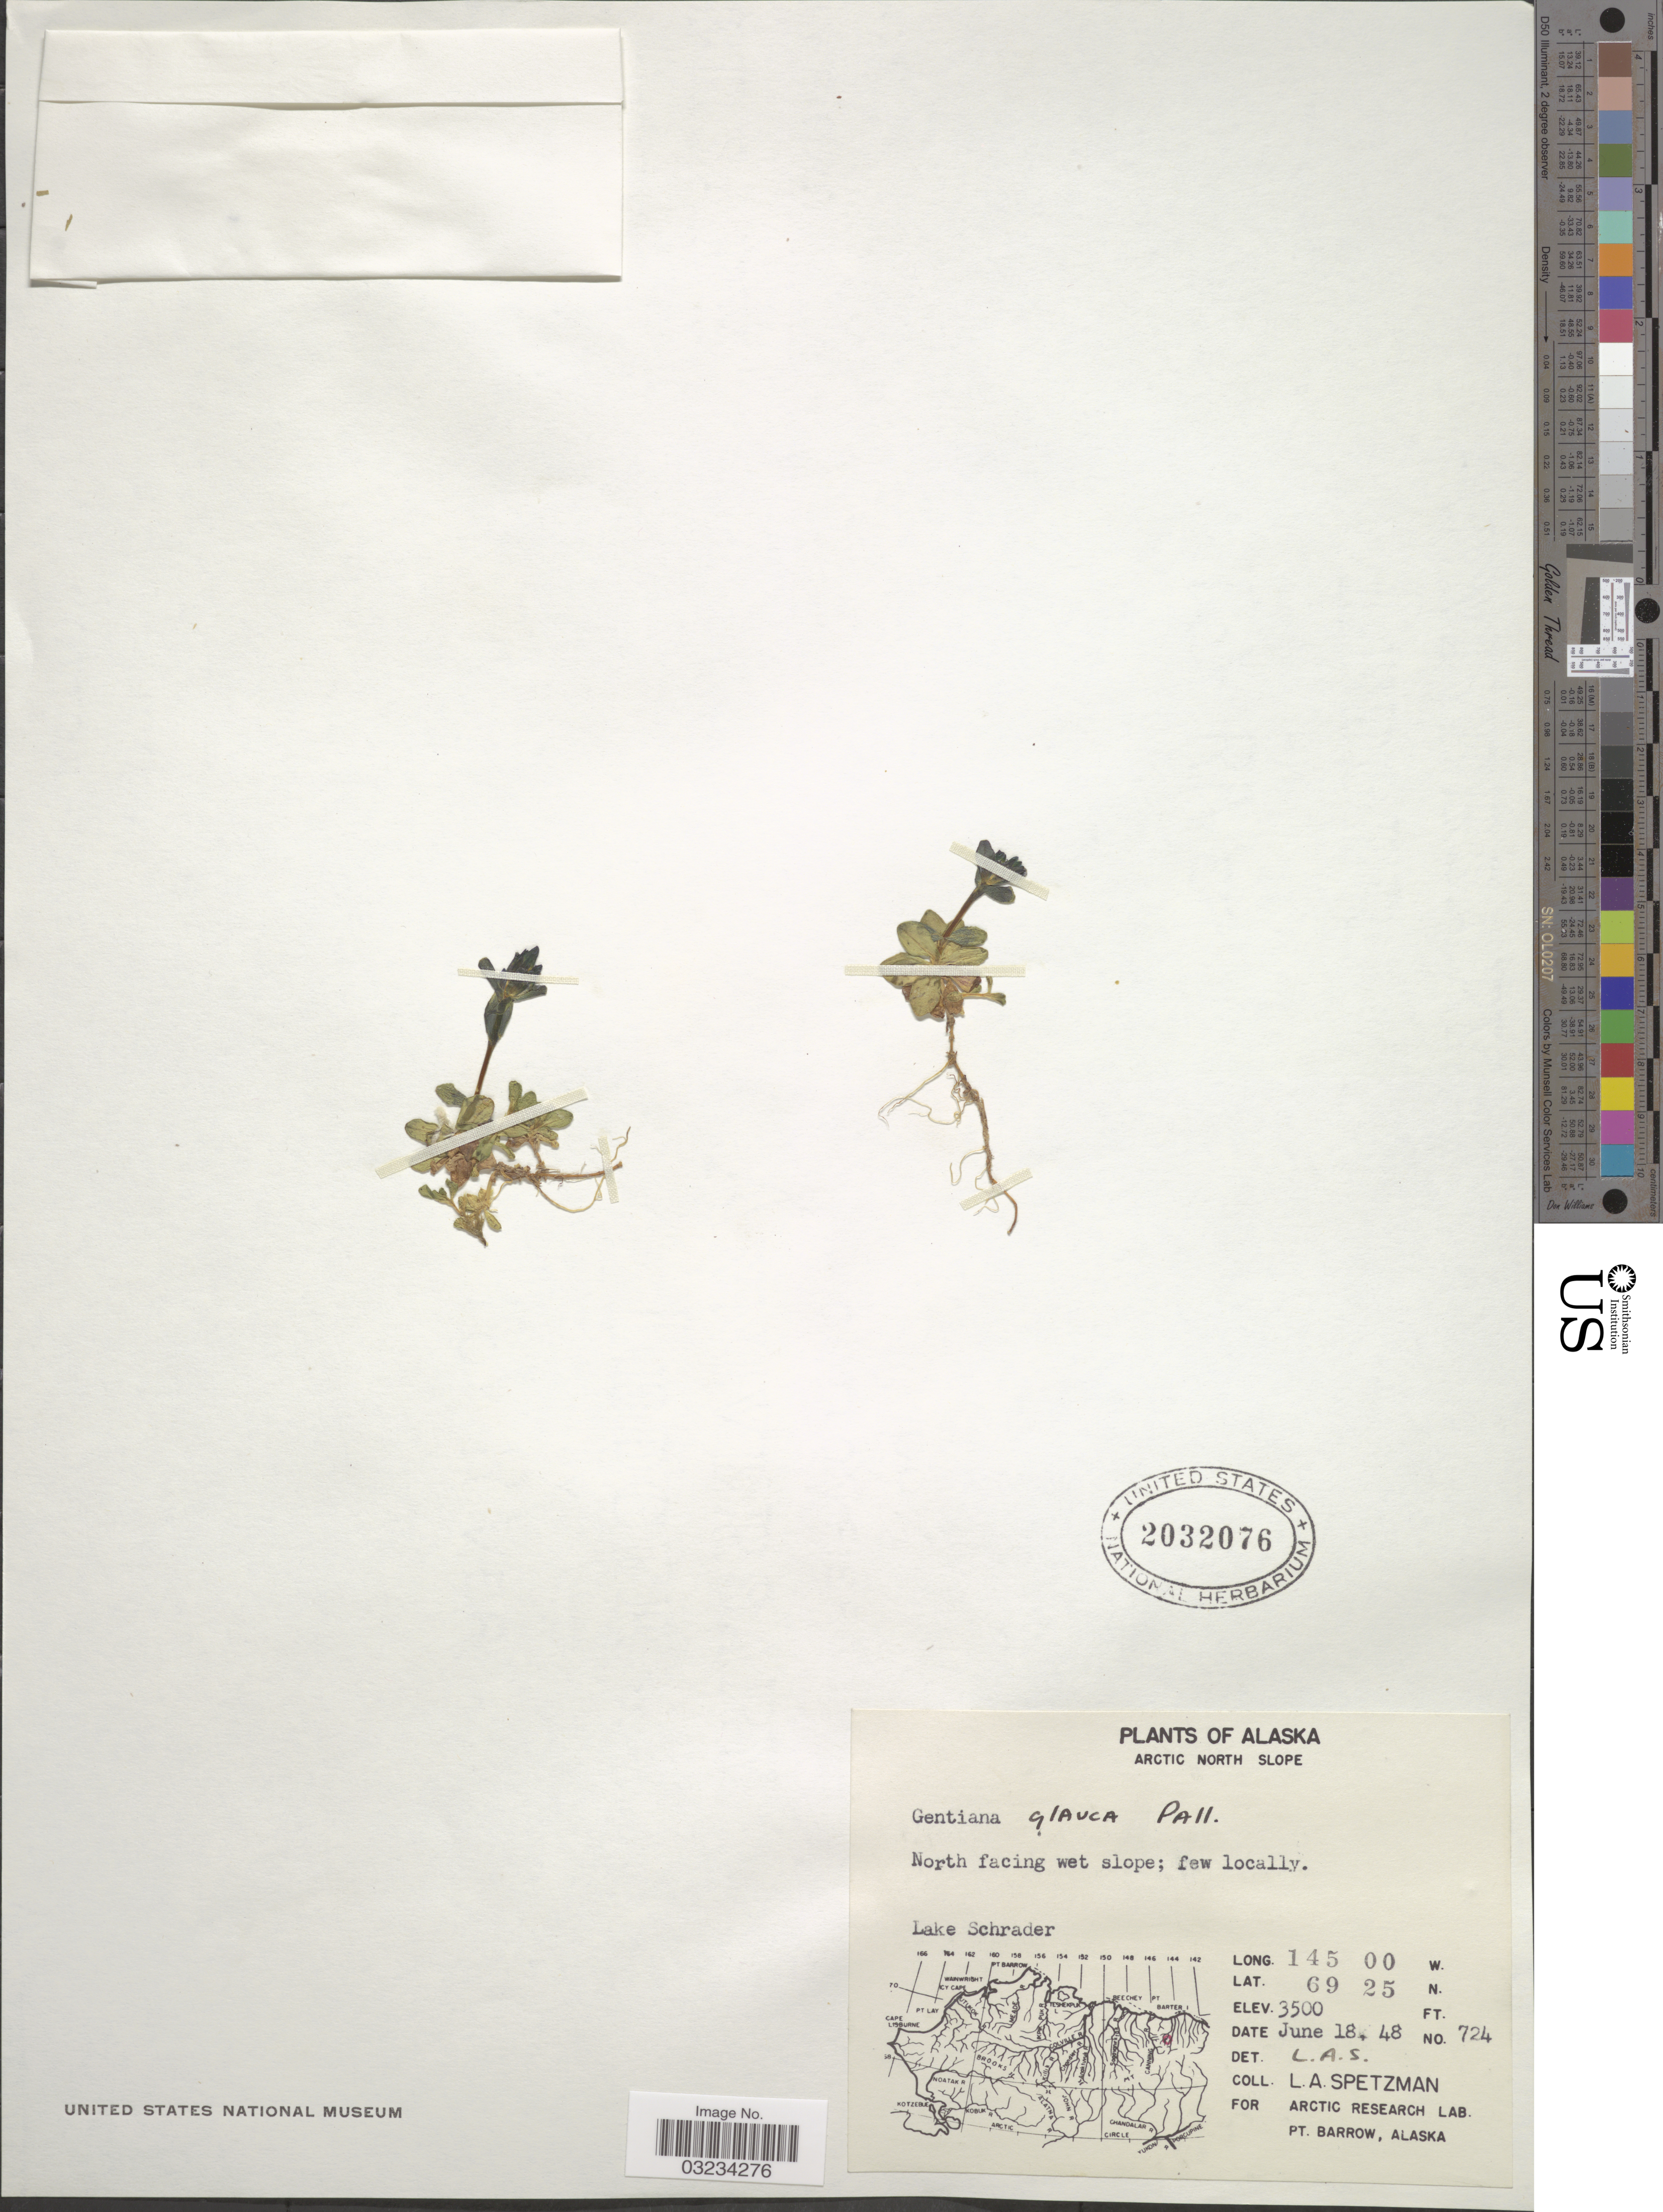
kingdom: Plantae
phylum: Tracheophyta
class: Magnoliopsida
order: Gentianales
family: Gentianaceae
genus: Gentiana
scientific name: Gentiana glauca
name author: Pall.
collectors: L. Spetzman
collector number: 724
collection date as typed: Transcribed d/m/y: 18/6/48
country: United States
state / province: Alaska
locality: Arctic North Slope. Lake Schrader.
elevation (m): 1067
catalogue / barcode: US 2032076